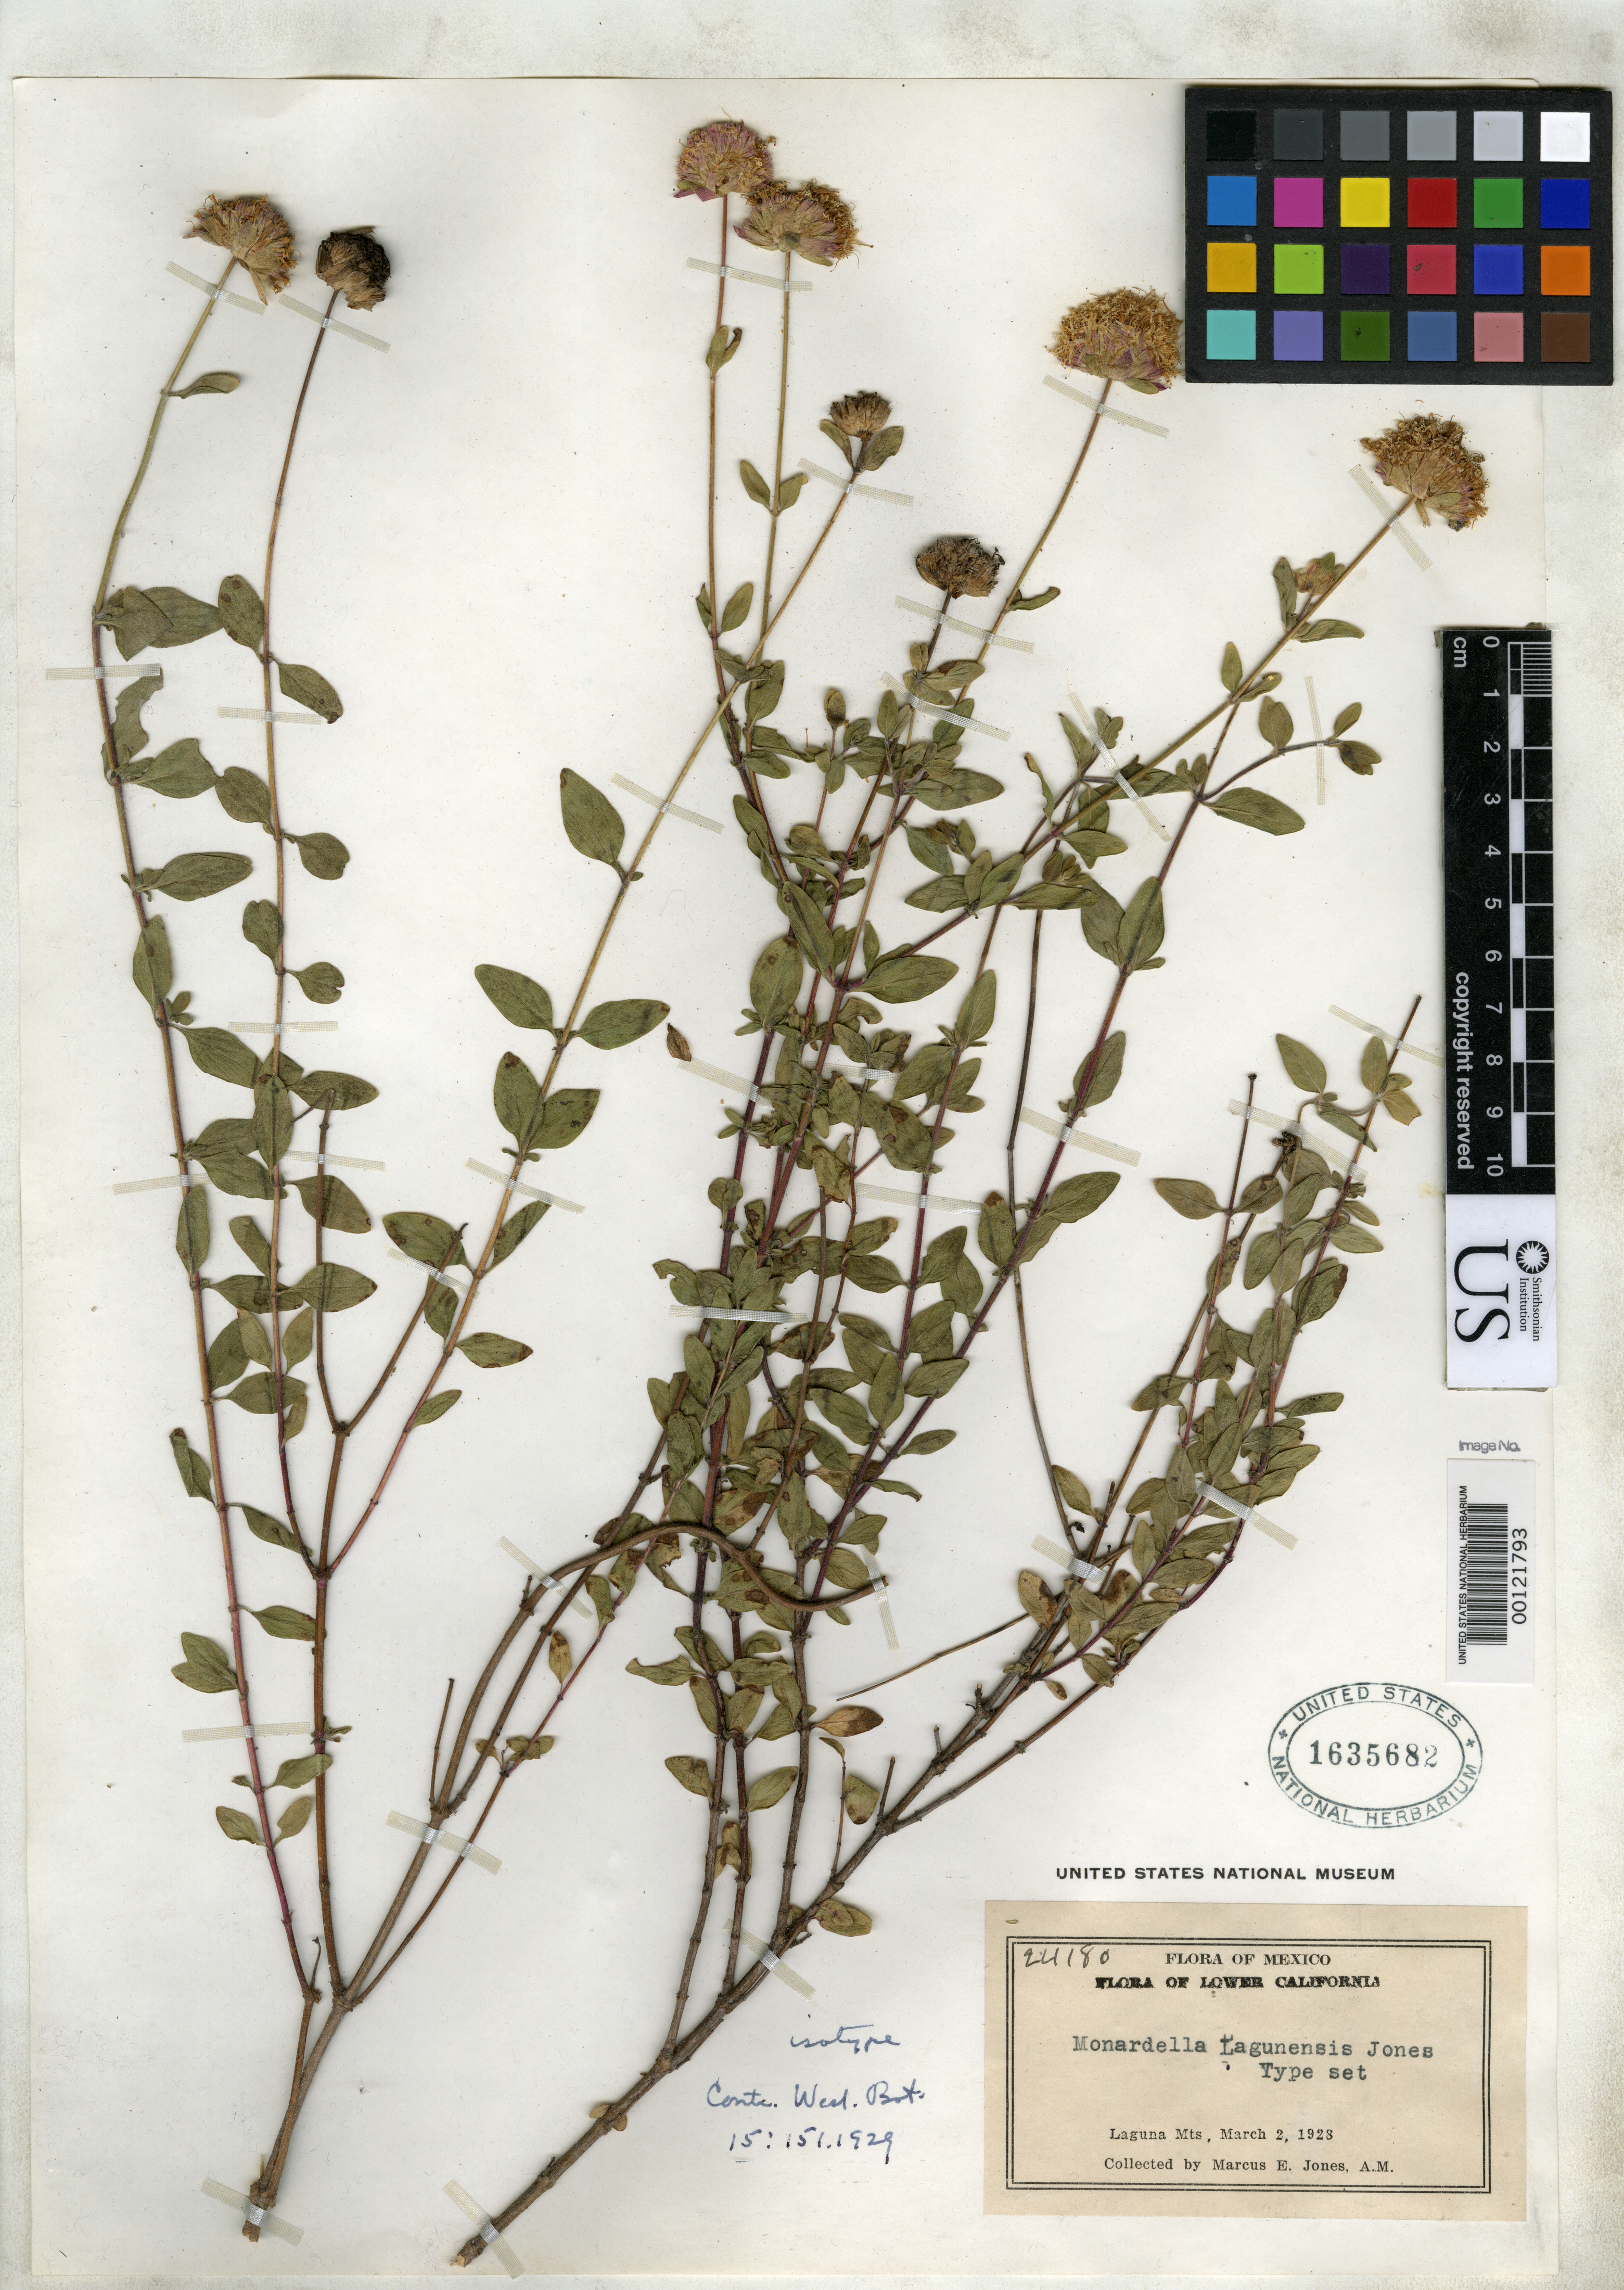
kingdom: Plantae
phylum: Tracheophyta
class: Magnoliopsida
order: Lamiales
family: Lamiaceae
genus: Monardella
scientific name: Monardella lagunensis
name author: M.E. Jones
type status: Isotype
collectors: M. E. Jones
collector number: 24180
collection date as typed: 02 Mar 1923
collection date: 1923-03-02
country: Mexico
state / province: Baja California Sur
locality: Laguna Mountains.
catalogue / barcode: US 1635682